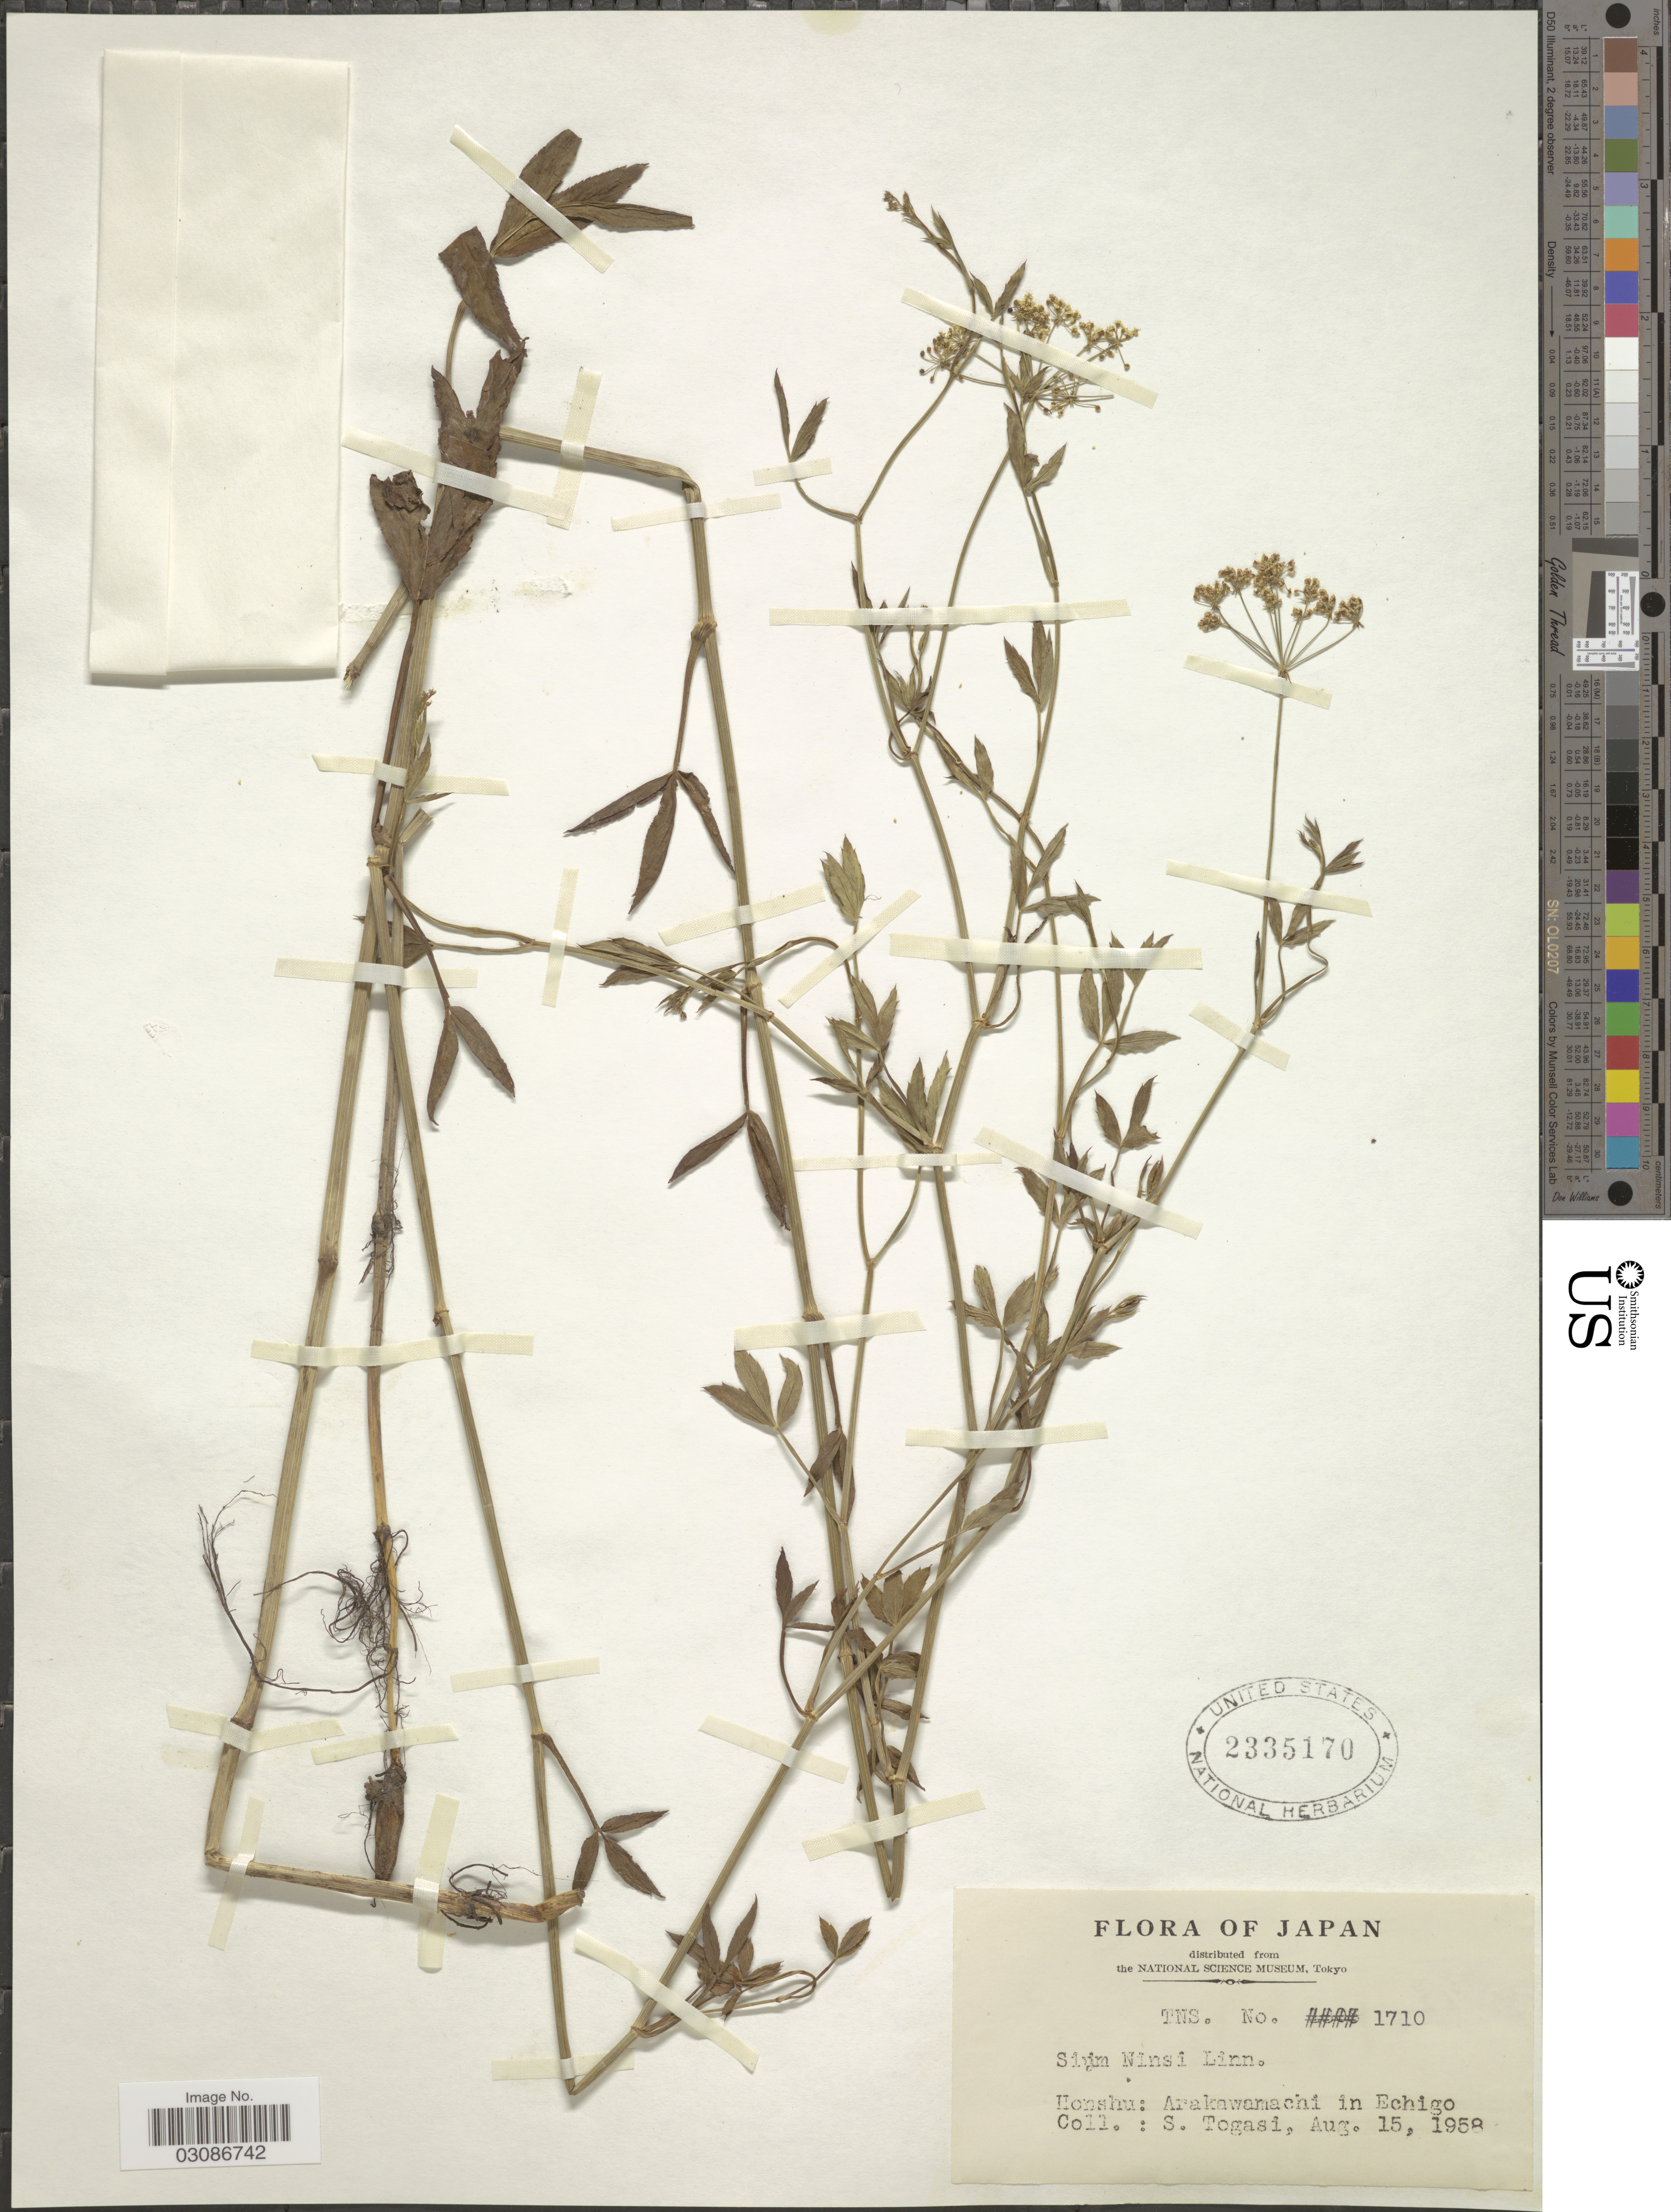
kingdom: Plantae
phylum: Tracheophyta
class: Magnoliopsida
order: Apiales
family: Apiaceae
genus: Sium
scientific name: Sium ninsi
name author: Thunb.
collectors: S. Togasi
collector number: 1710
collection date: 1958-08-15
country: Japan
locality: Honshu: Arakawamachi in Echigo.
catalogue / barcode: US 2335170